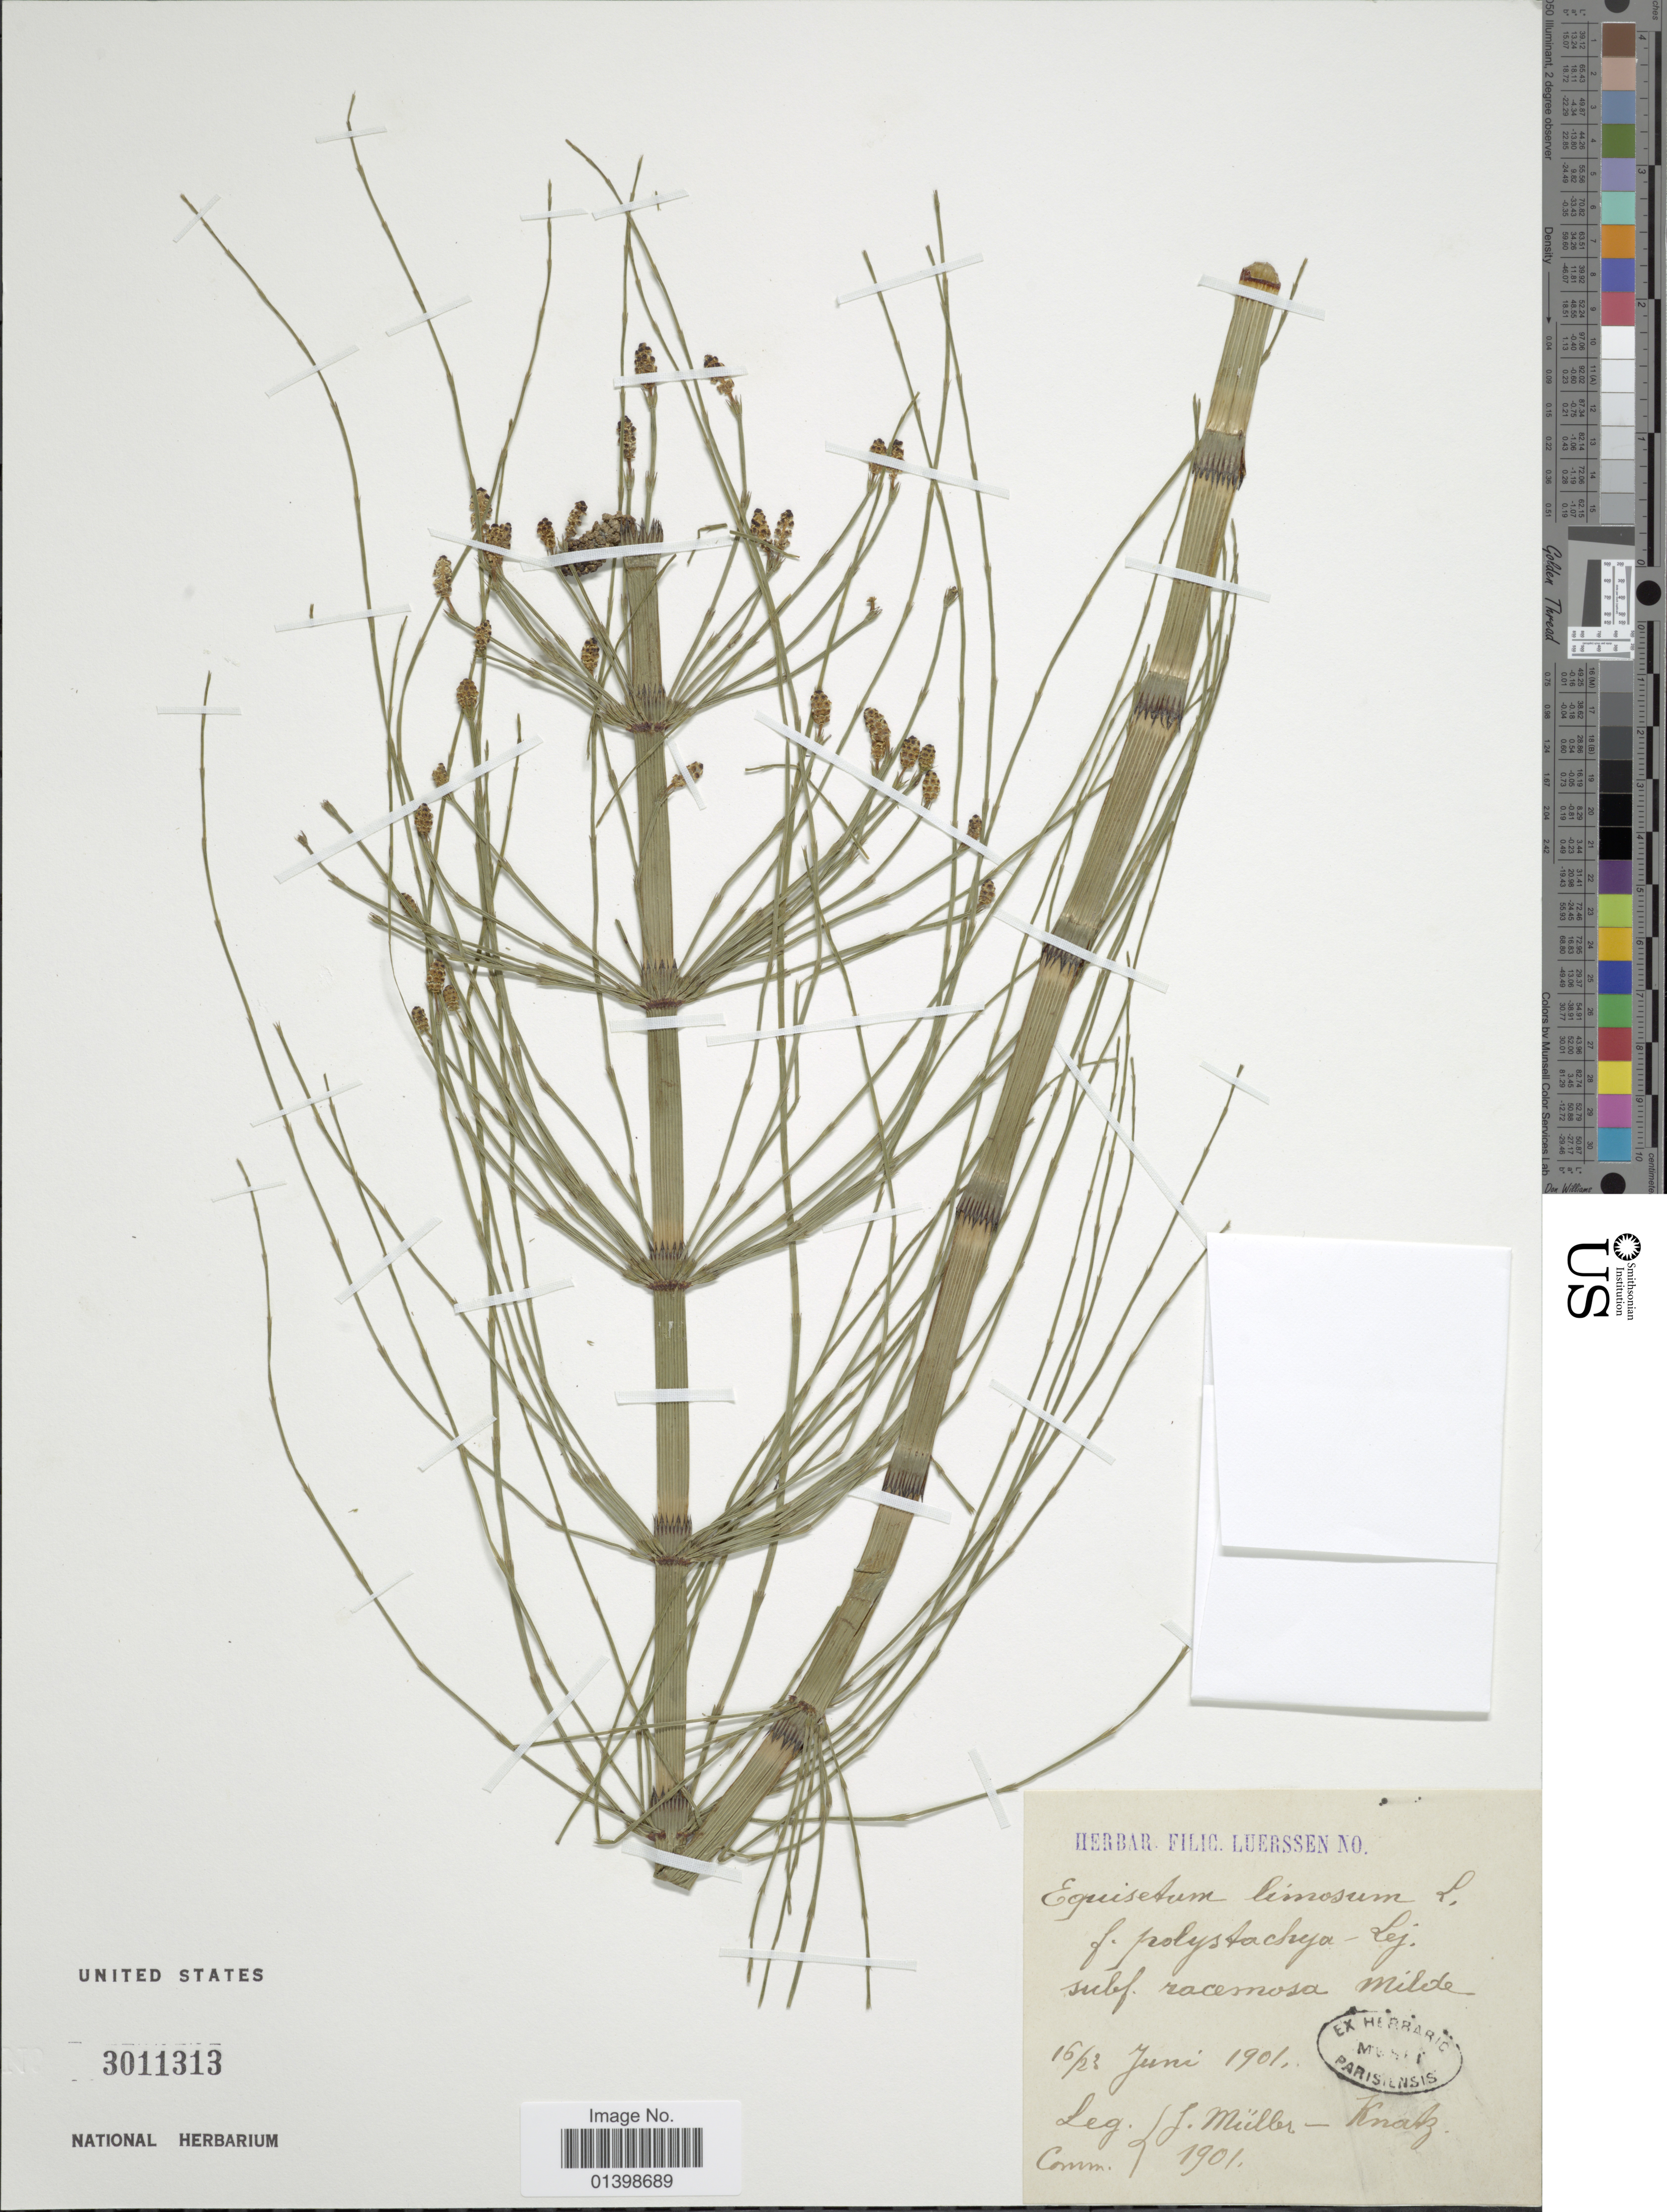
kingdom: Plantae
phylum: Tracheophyta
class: Polypodiopsida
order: Equisetales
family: Equisetaceae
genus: Equisetum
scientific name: Equisetum fluviatile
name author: L.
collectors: J. Müller-Knatz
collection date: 1901-06-16/1901-06-23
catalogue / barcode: US 3011313